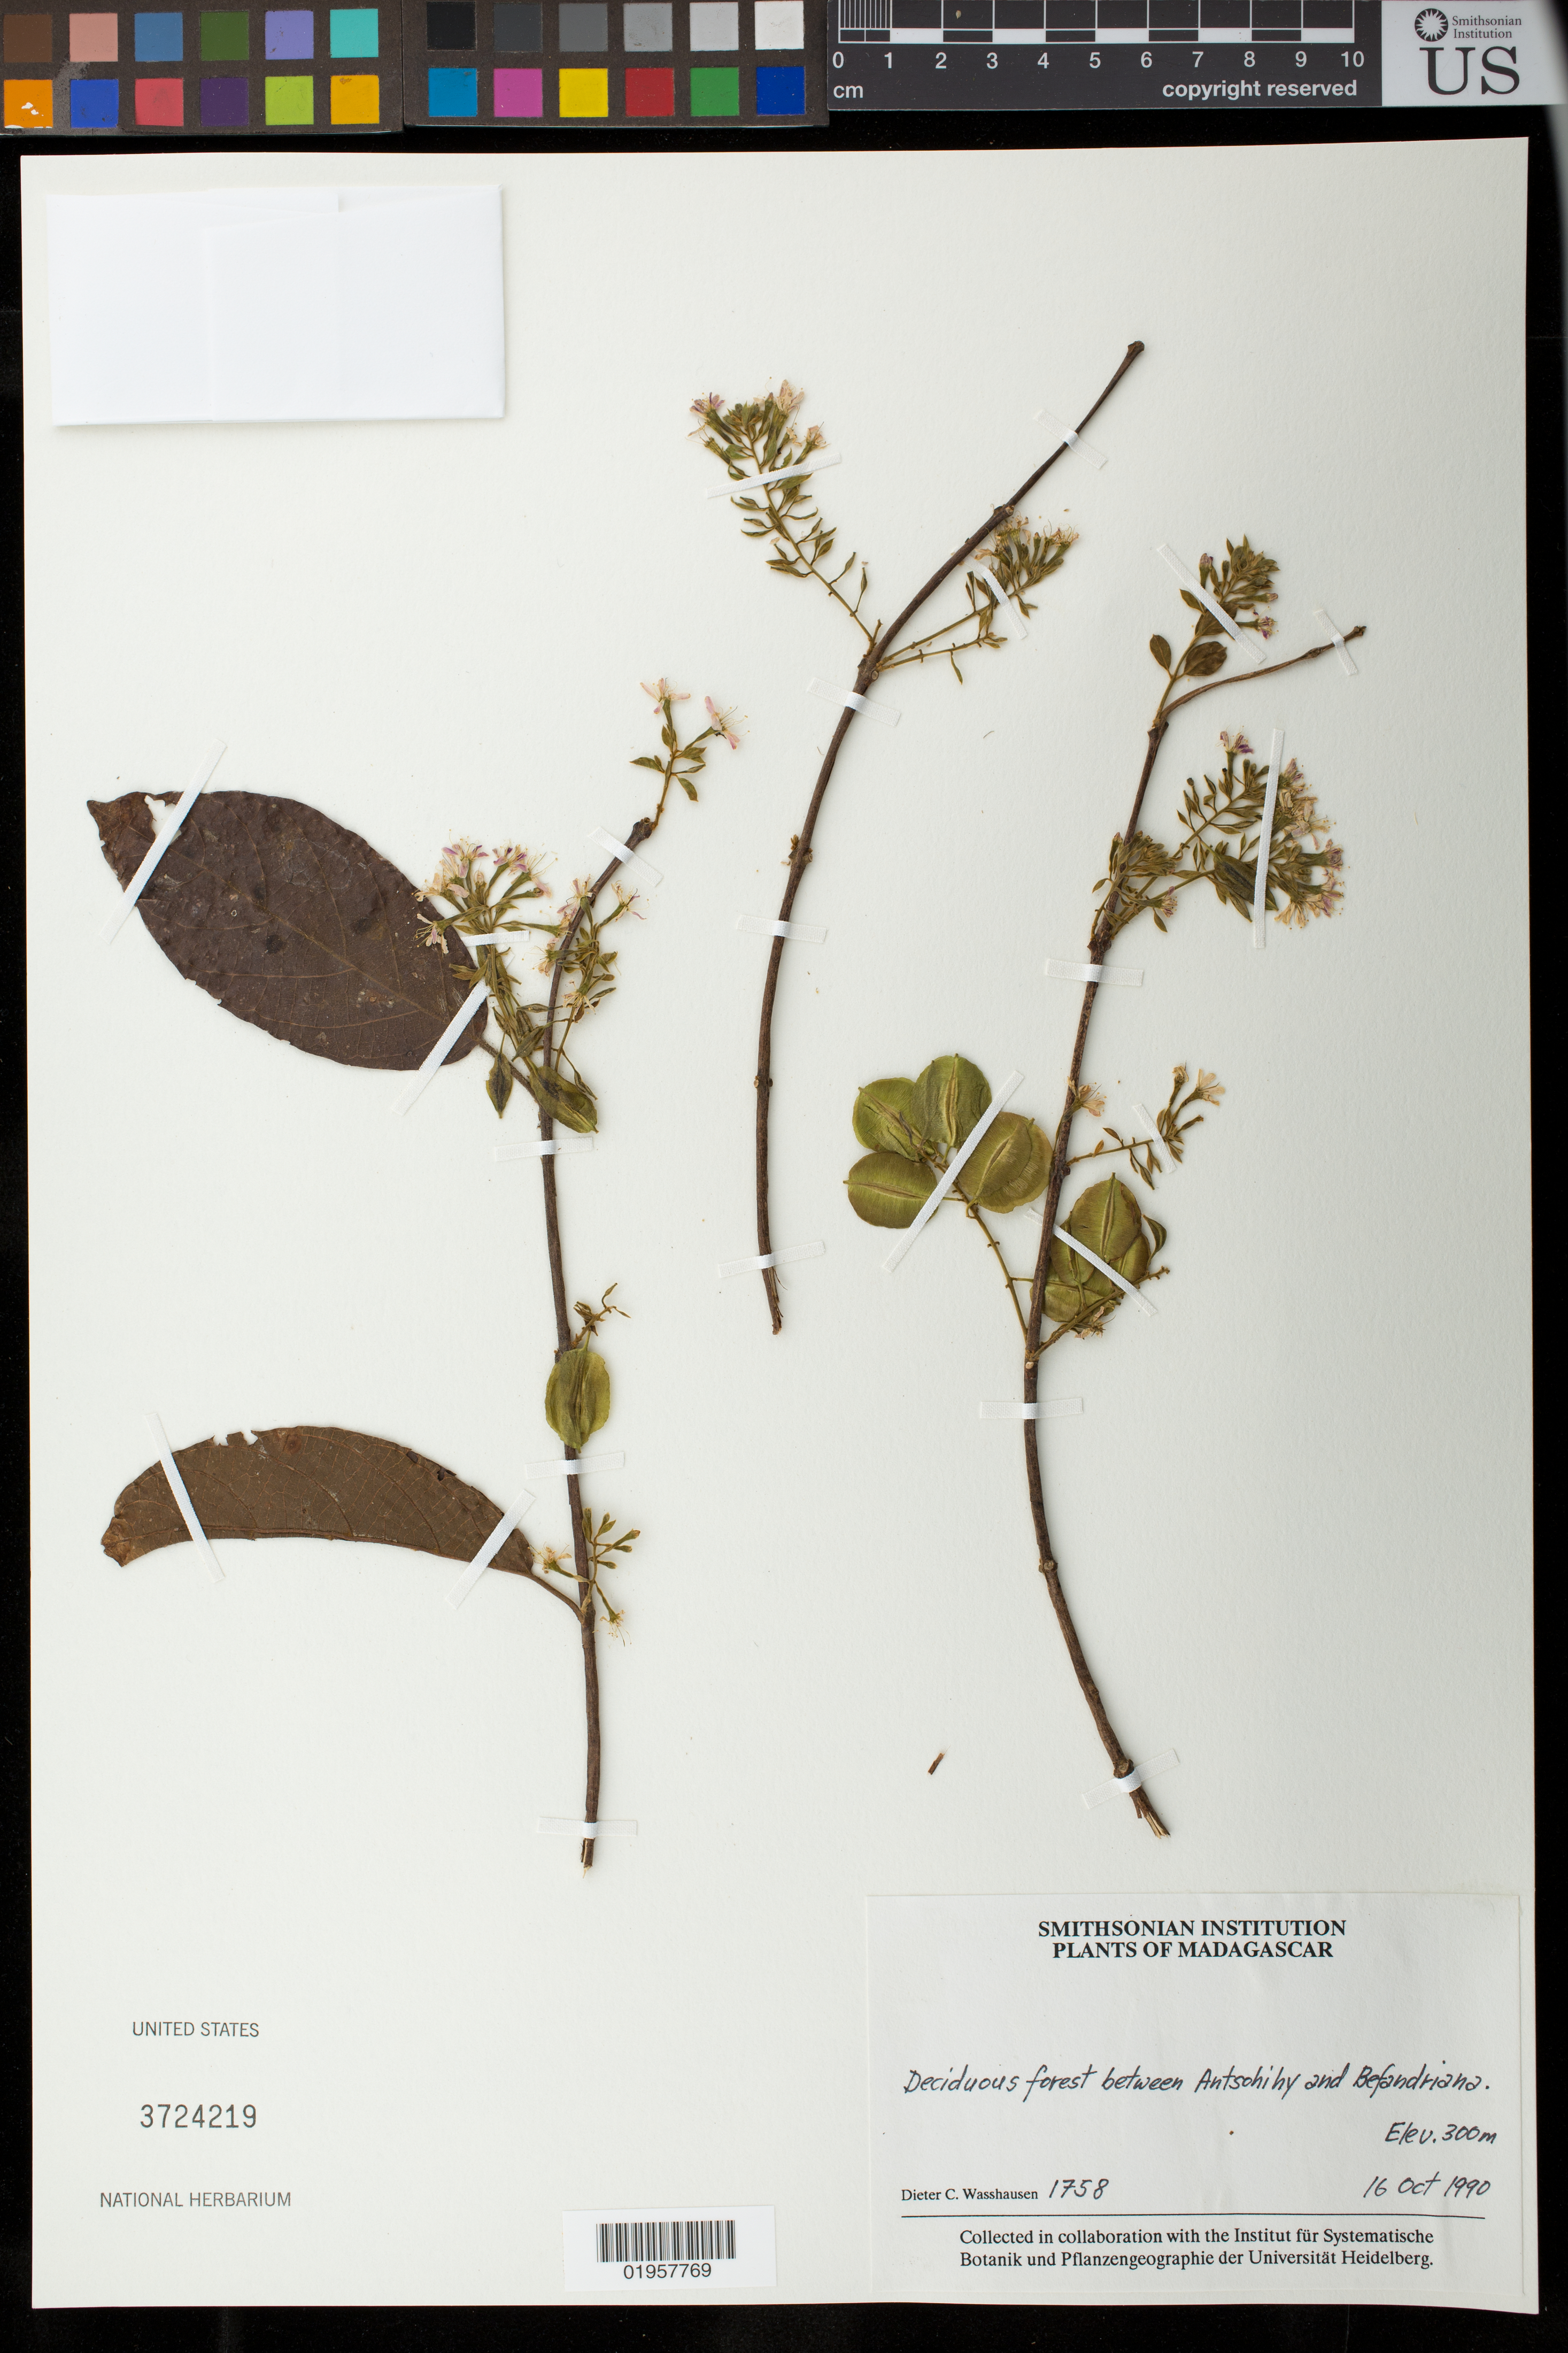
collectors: D. C. Wasshausen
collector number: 1758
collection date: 1990-10-16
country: Madagascar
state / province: Sofia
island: Madagascar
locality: Between Antsohihy and Befandriana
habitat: Deciduous forest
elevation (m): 300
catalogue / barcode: US 3724219